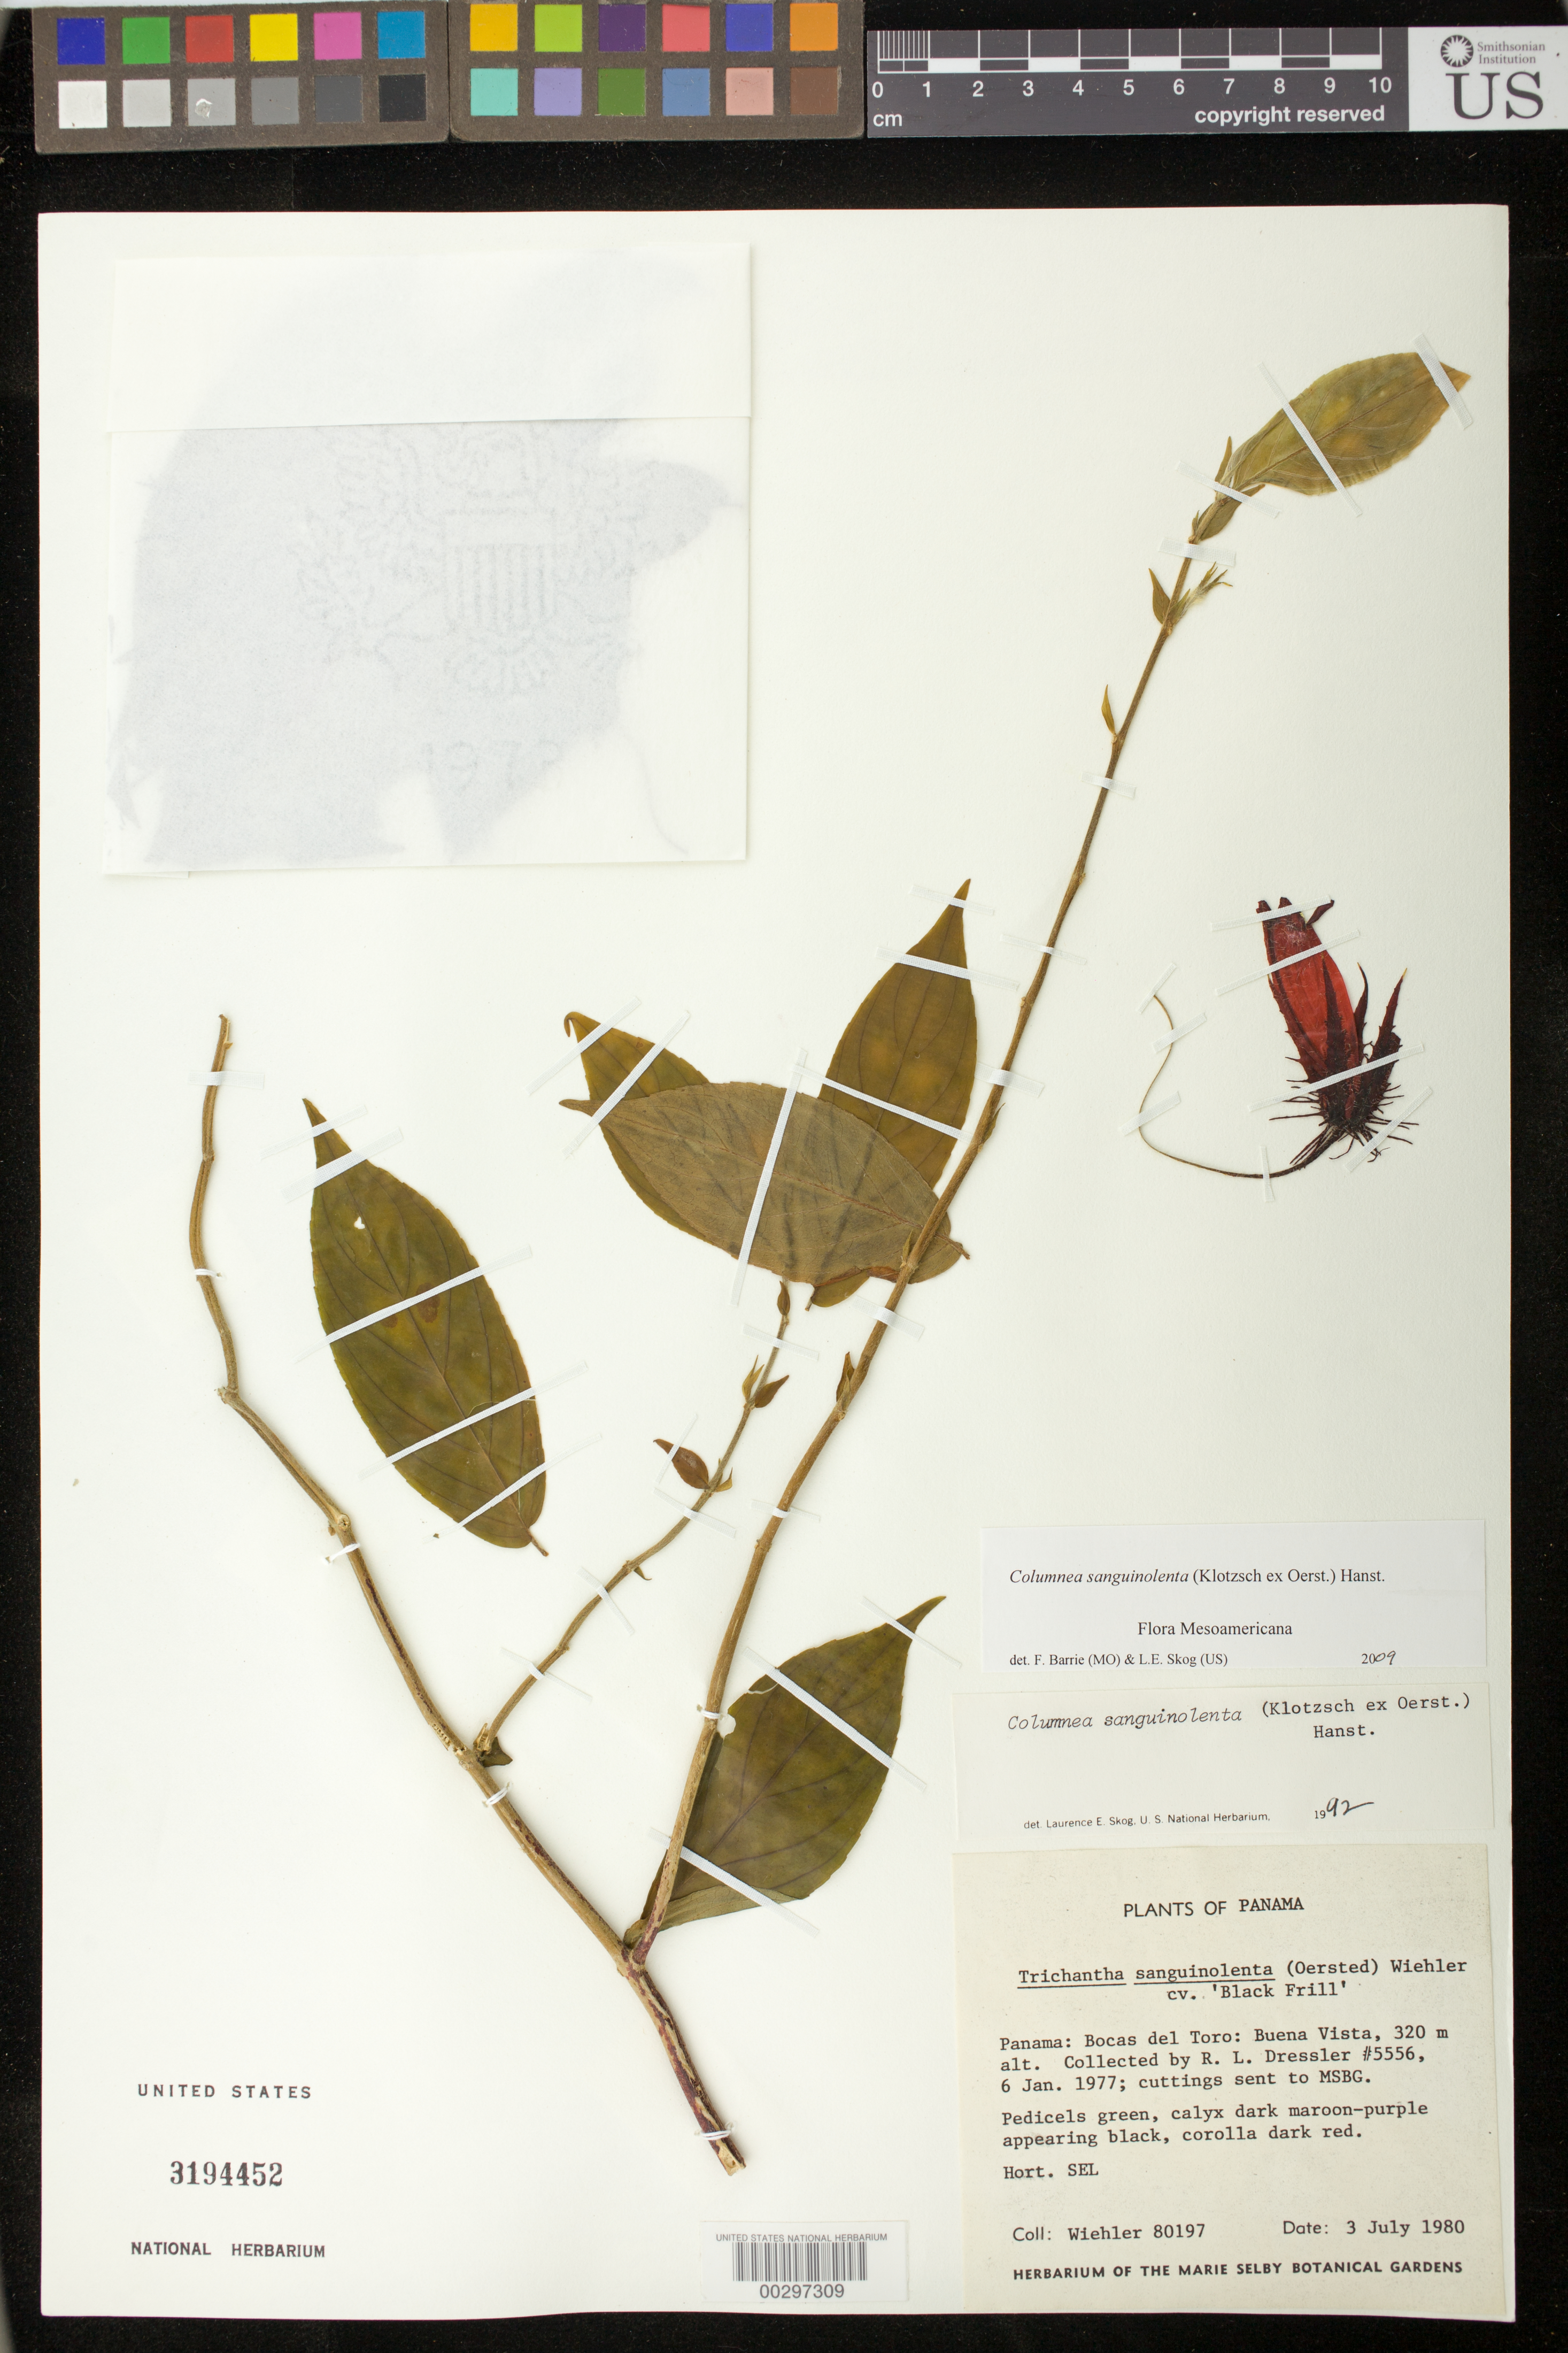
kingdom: Plantae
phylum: Tracheophyta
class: Magnoliopsida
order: Lamiales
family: Gesneriaceae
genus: Columnea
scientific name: Columnea sanguinea 'Black Frill'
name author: (Pers.) Hanst.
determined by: Skog, Laurence E.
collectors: H. J. Wiehler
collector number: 80197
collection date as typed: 03 Jul 1980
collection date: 1980-07-03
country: Panama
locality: Bocas del Toro, Buena vista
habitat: Cultivated at MSBG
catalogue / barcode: US 3194452